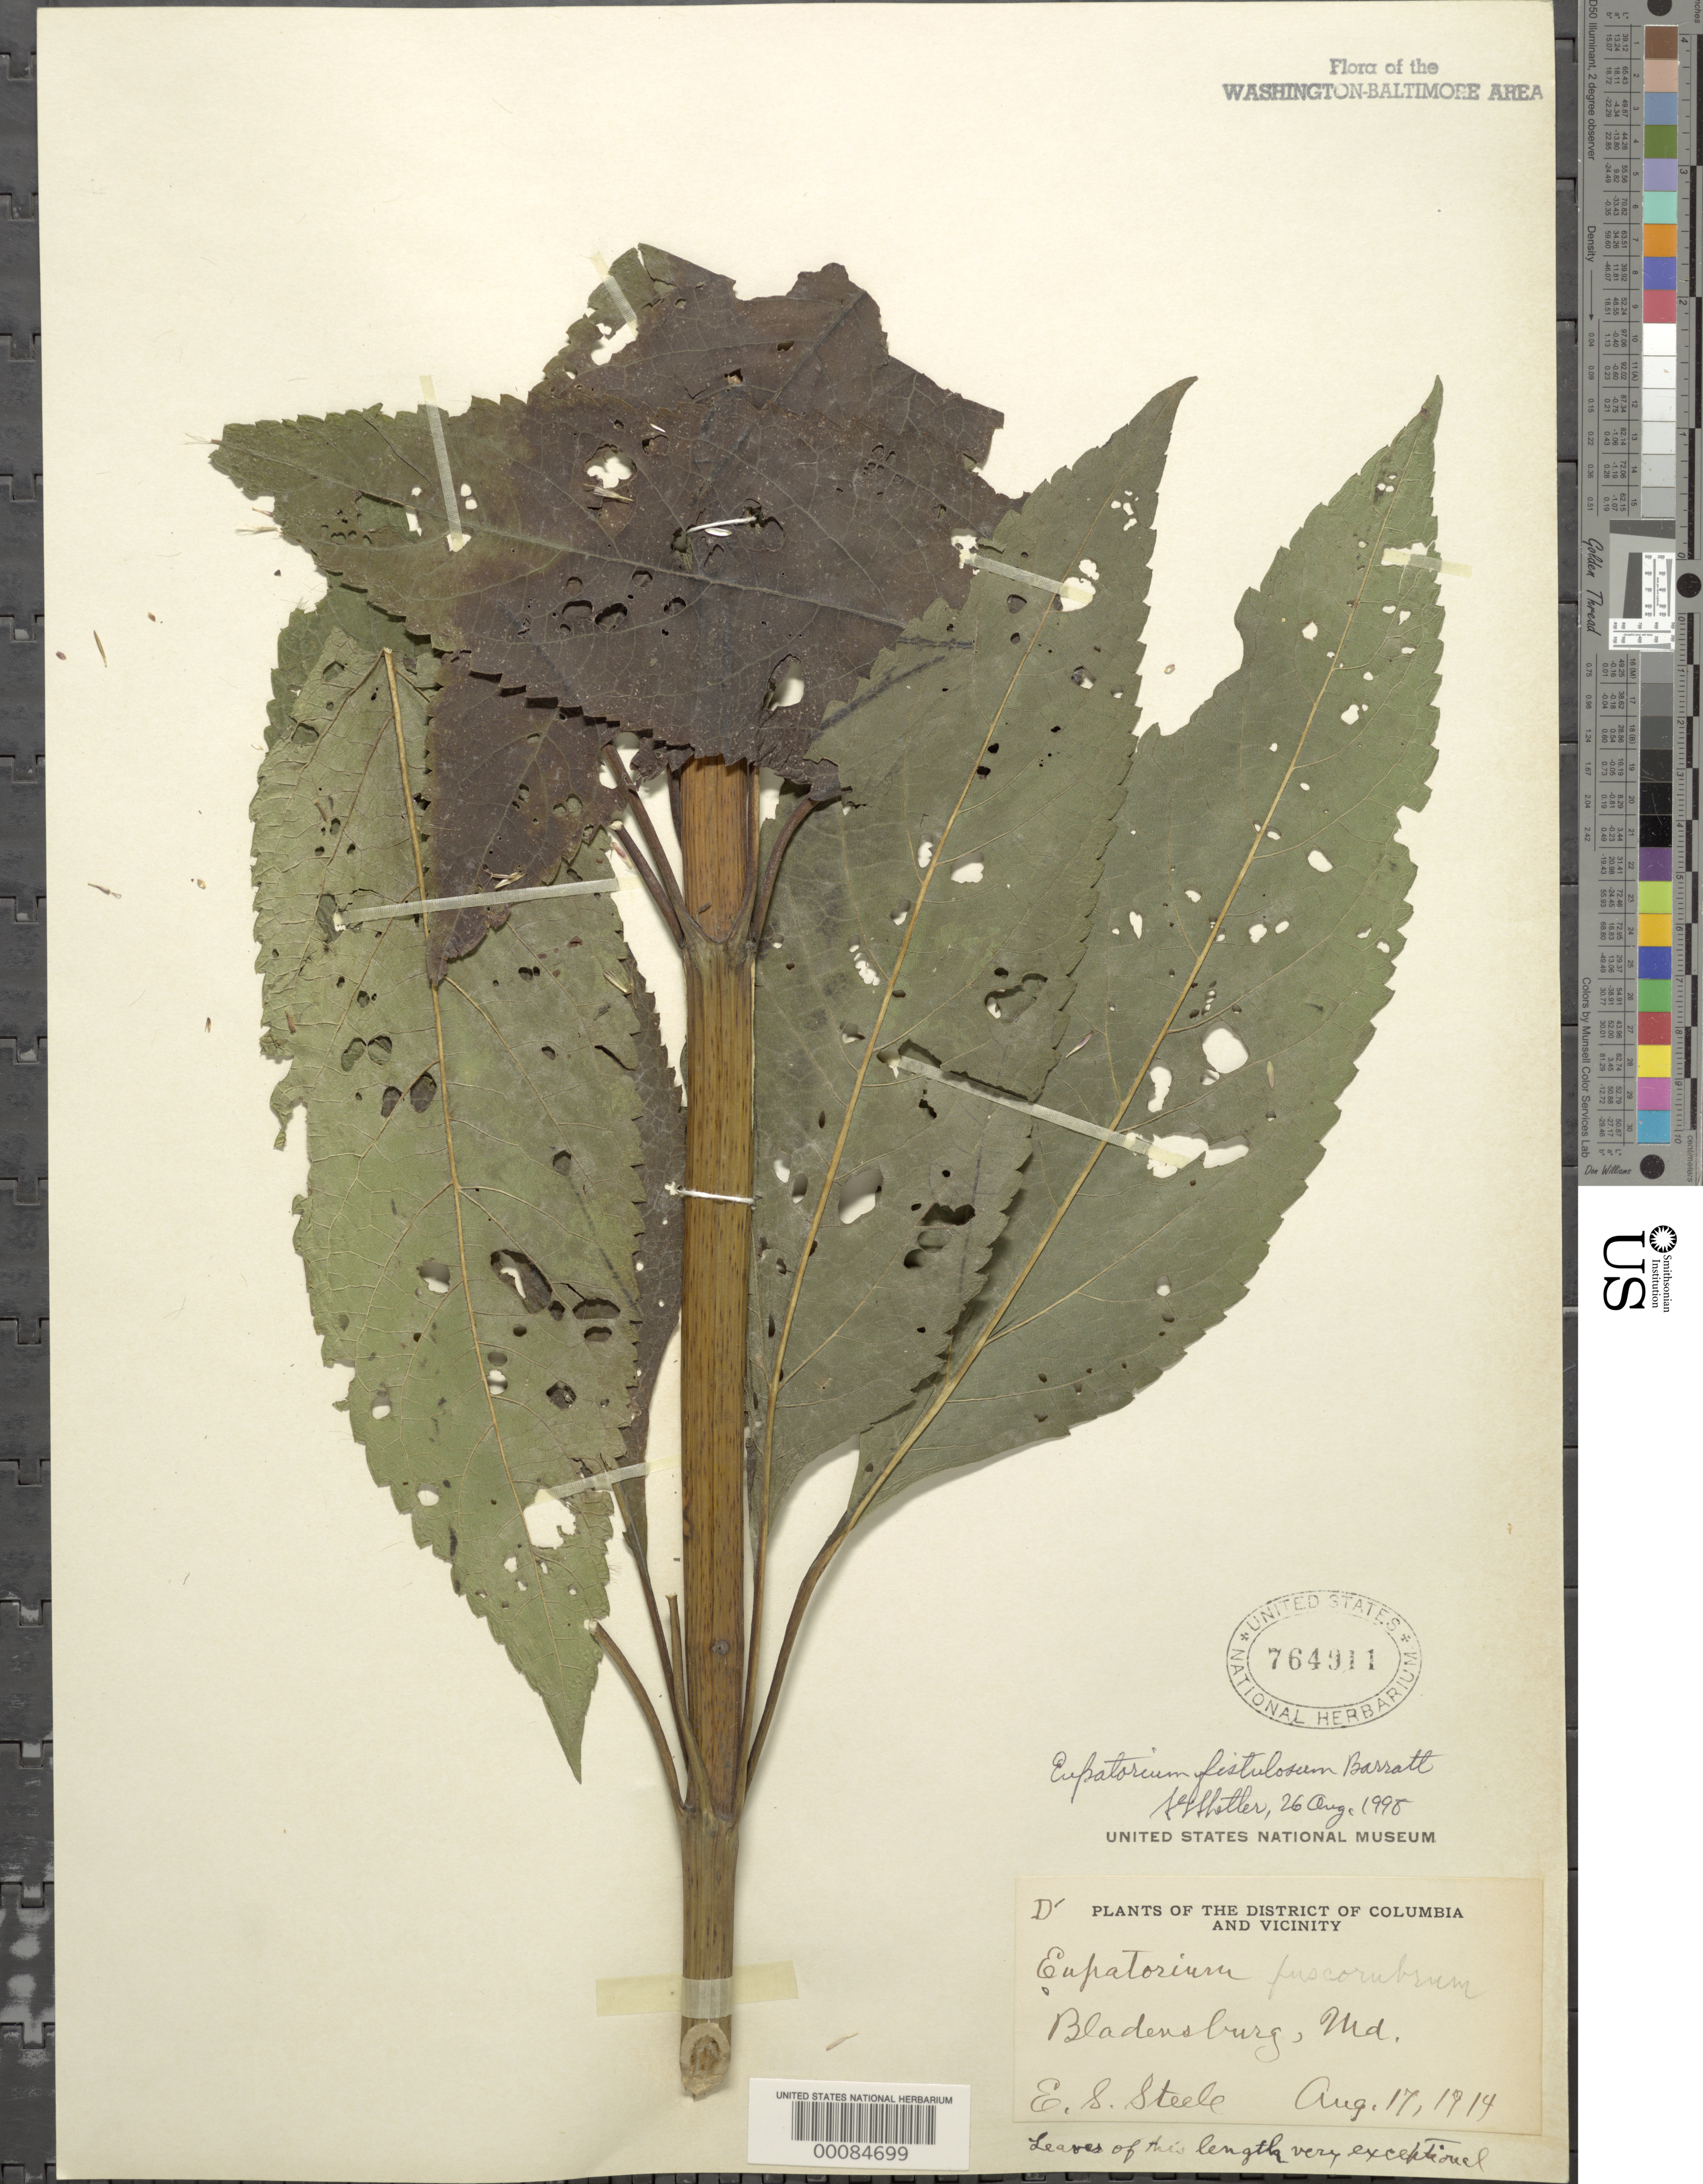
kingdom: Plantae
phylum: Tracheophyta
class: Magnoliopsida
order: Asterales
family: Asteraceae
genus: Eupatorium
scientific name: Eupatorium fistulosum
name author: Barratt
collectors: E. Steele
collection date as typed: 17 Aug 1914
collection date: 1914-08-17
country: United States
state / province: Maryland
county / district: Prince George's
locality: Bladensburg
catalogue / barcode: US 764911